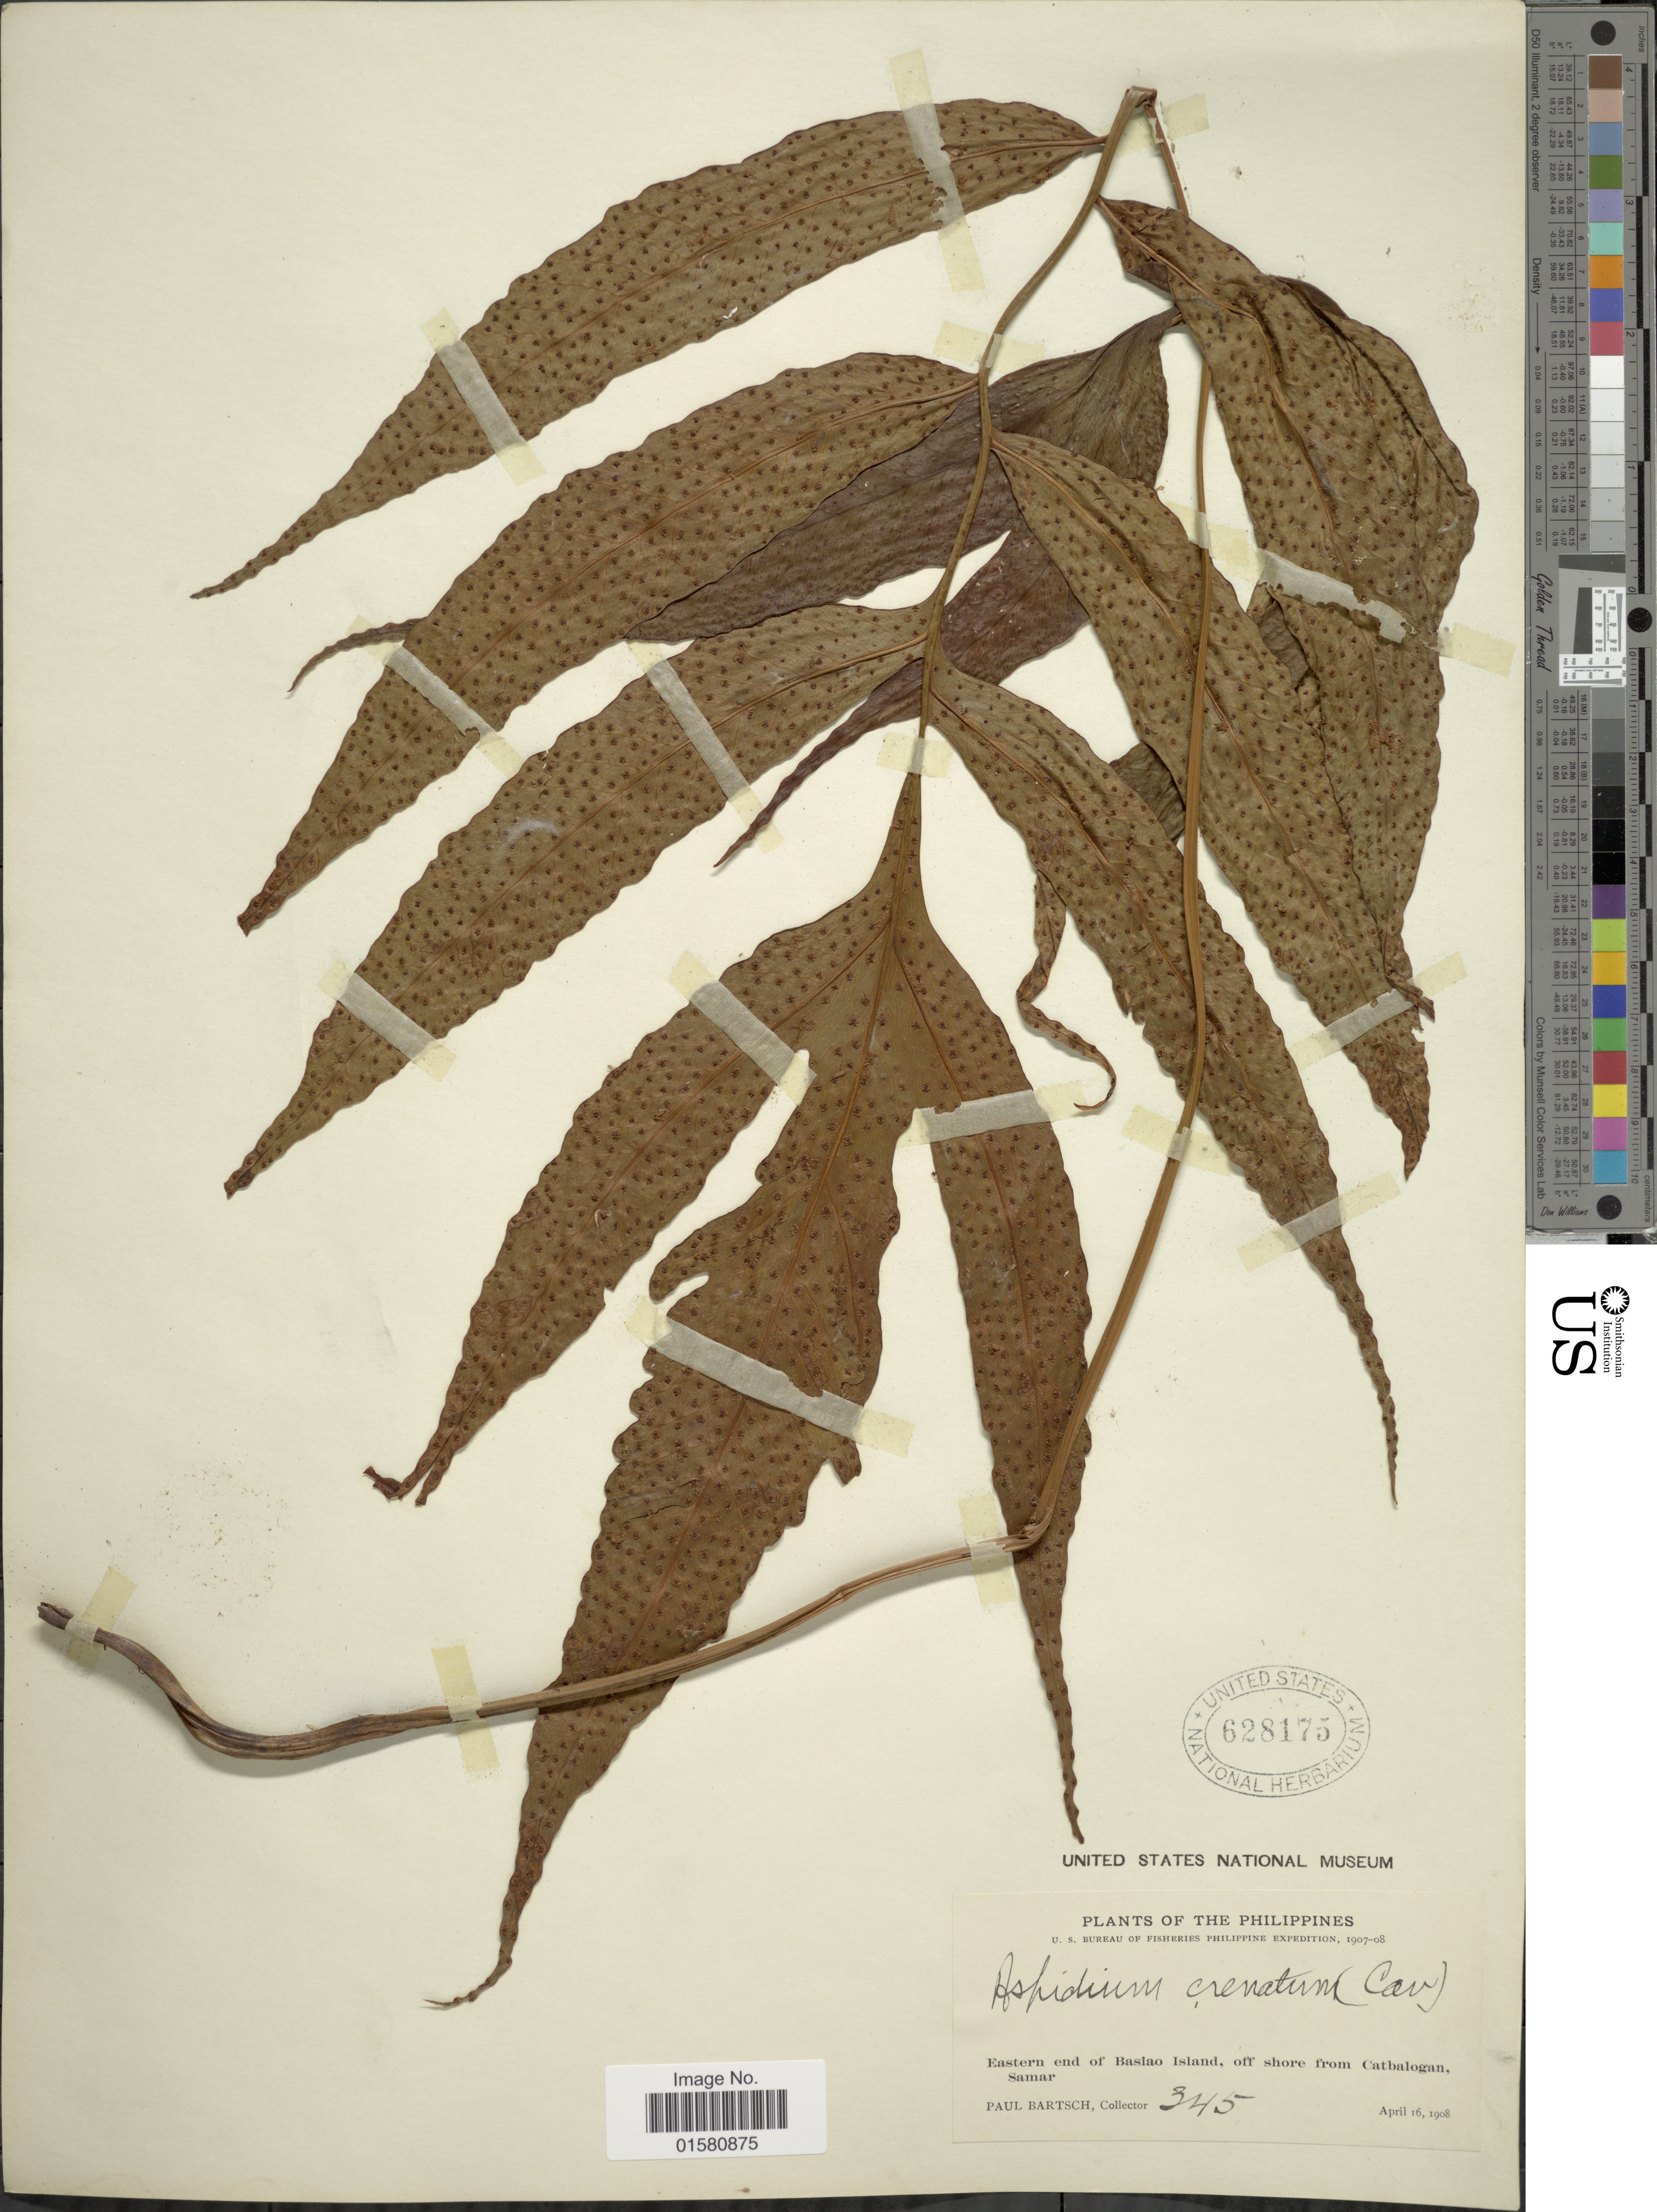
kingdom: Plantae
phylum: Tracheophyta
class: Polypodiopsida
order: Polypodiales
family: Tectariaceae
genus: Tectaria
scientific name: Tectaria crenata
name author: Cav.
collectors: P. Bartsch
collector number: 345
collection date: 1908-04-16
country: Philippines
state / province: Eastern Visayas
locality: Eastern end of Basiao Island, off shore from Catbalogan Samar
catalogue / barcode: US 628175